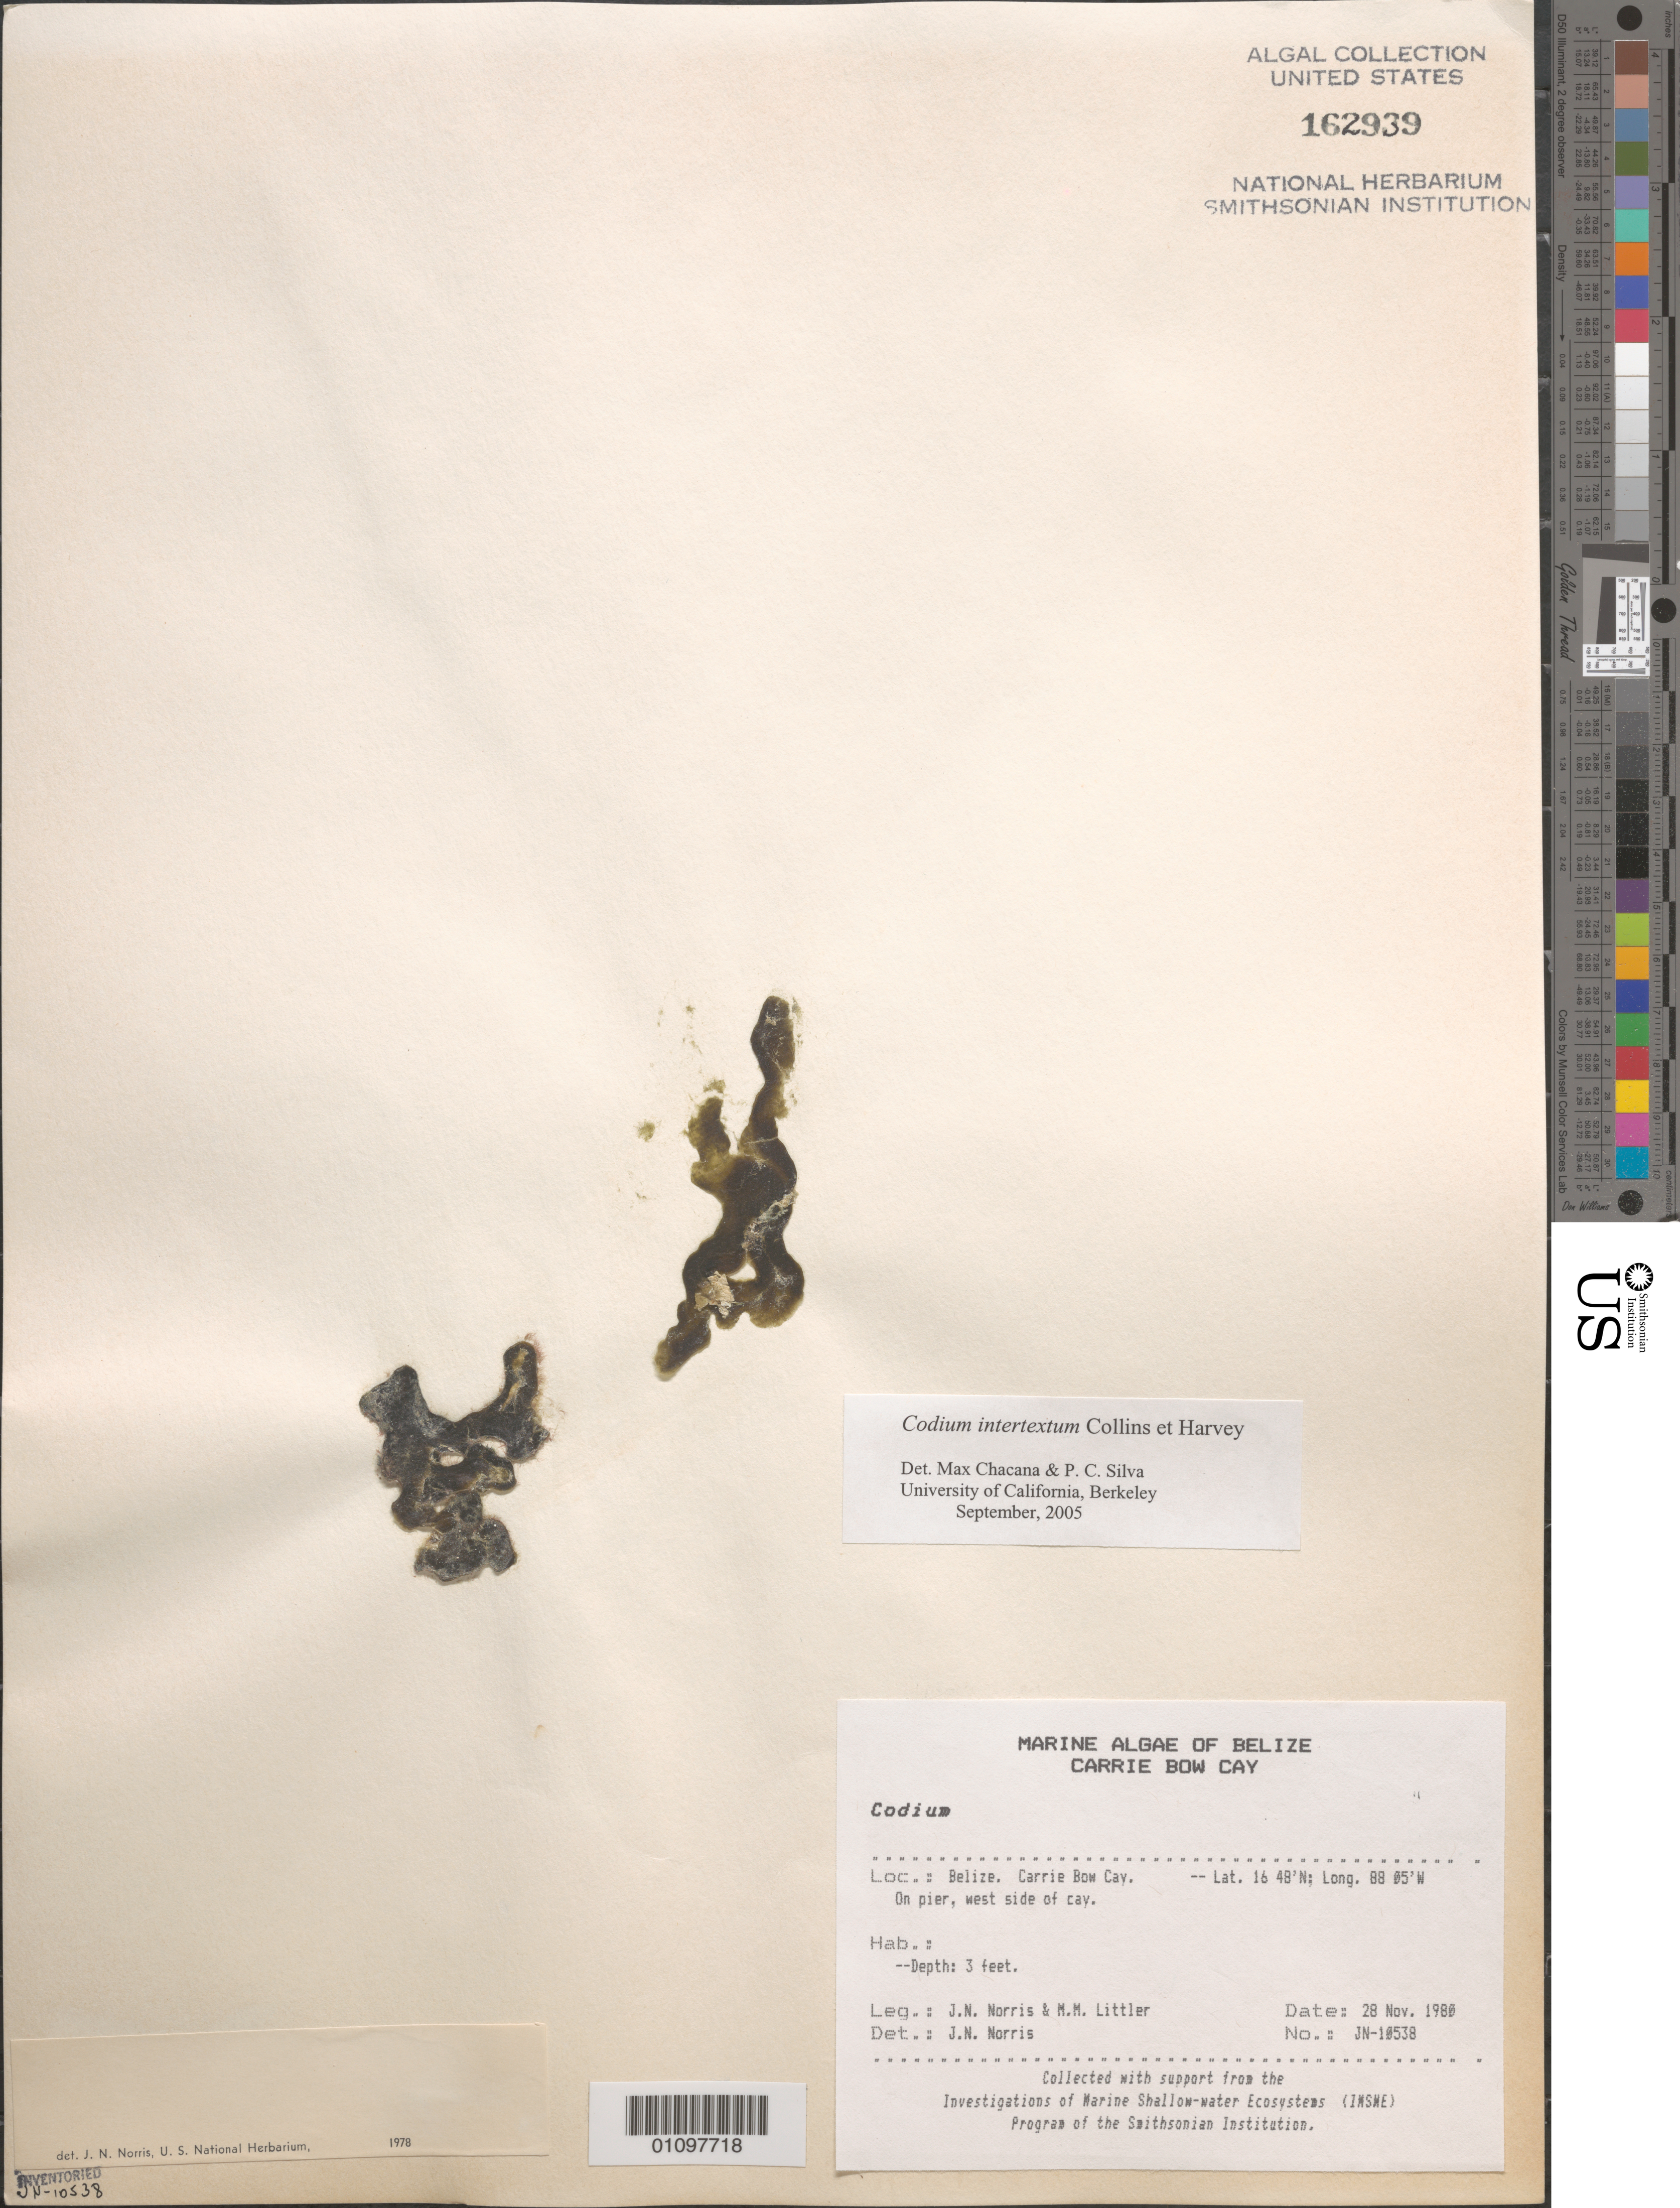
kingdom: Plantae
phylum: Chlorophyta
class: Ulvophyceae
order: Bryopsidales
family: Codiaceae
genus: Codium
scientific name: Codium intertextum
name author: Collins & Herv.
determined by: Chacana, M. E.; Silva, P. C.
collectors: J. N. Norris & M. M. Littler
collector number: JN-10538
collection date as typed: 28 Nov 1980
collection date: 1980-11-28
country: Belize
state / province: Stann Creek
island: Carrie Bow Cay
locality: On pier, west side of cay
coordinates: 16 48'N, 88 05'W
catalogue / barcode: US 162939